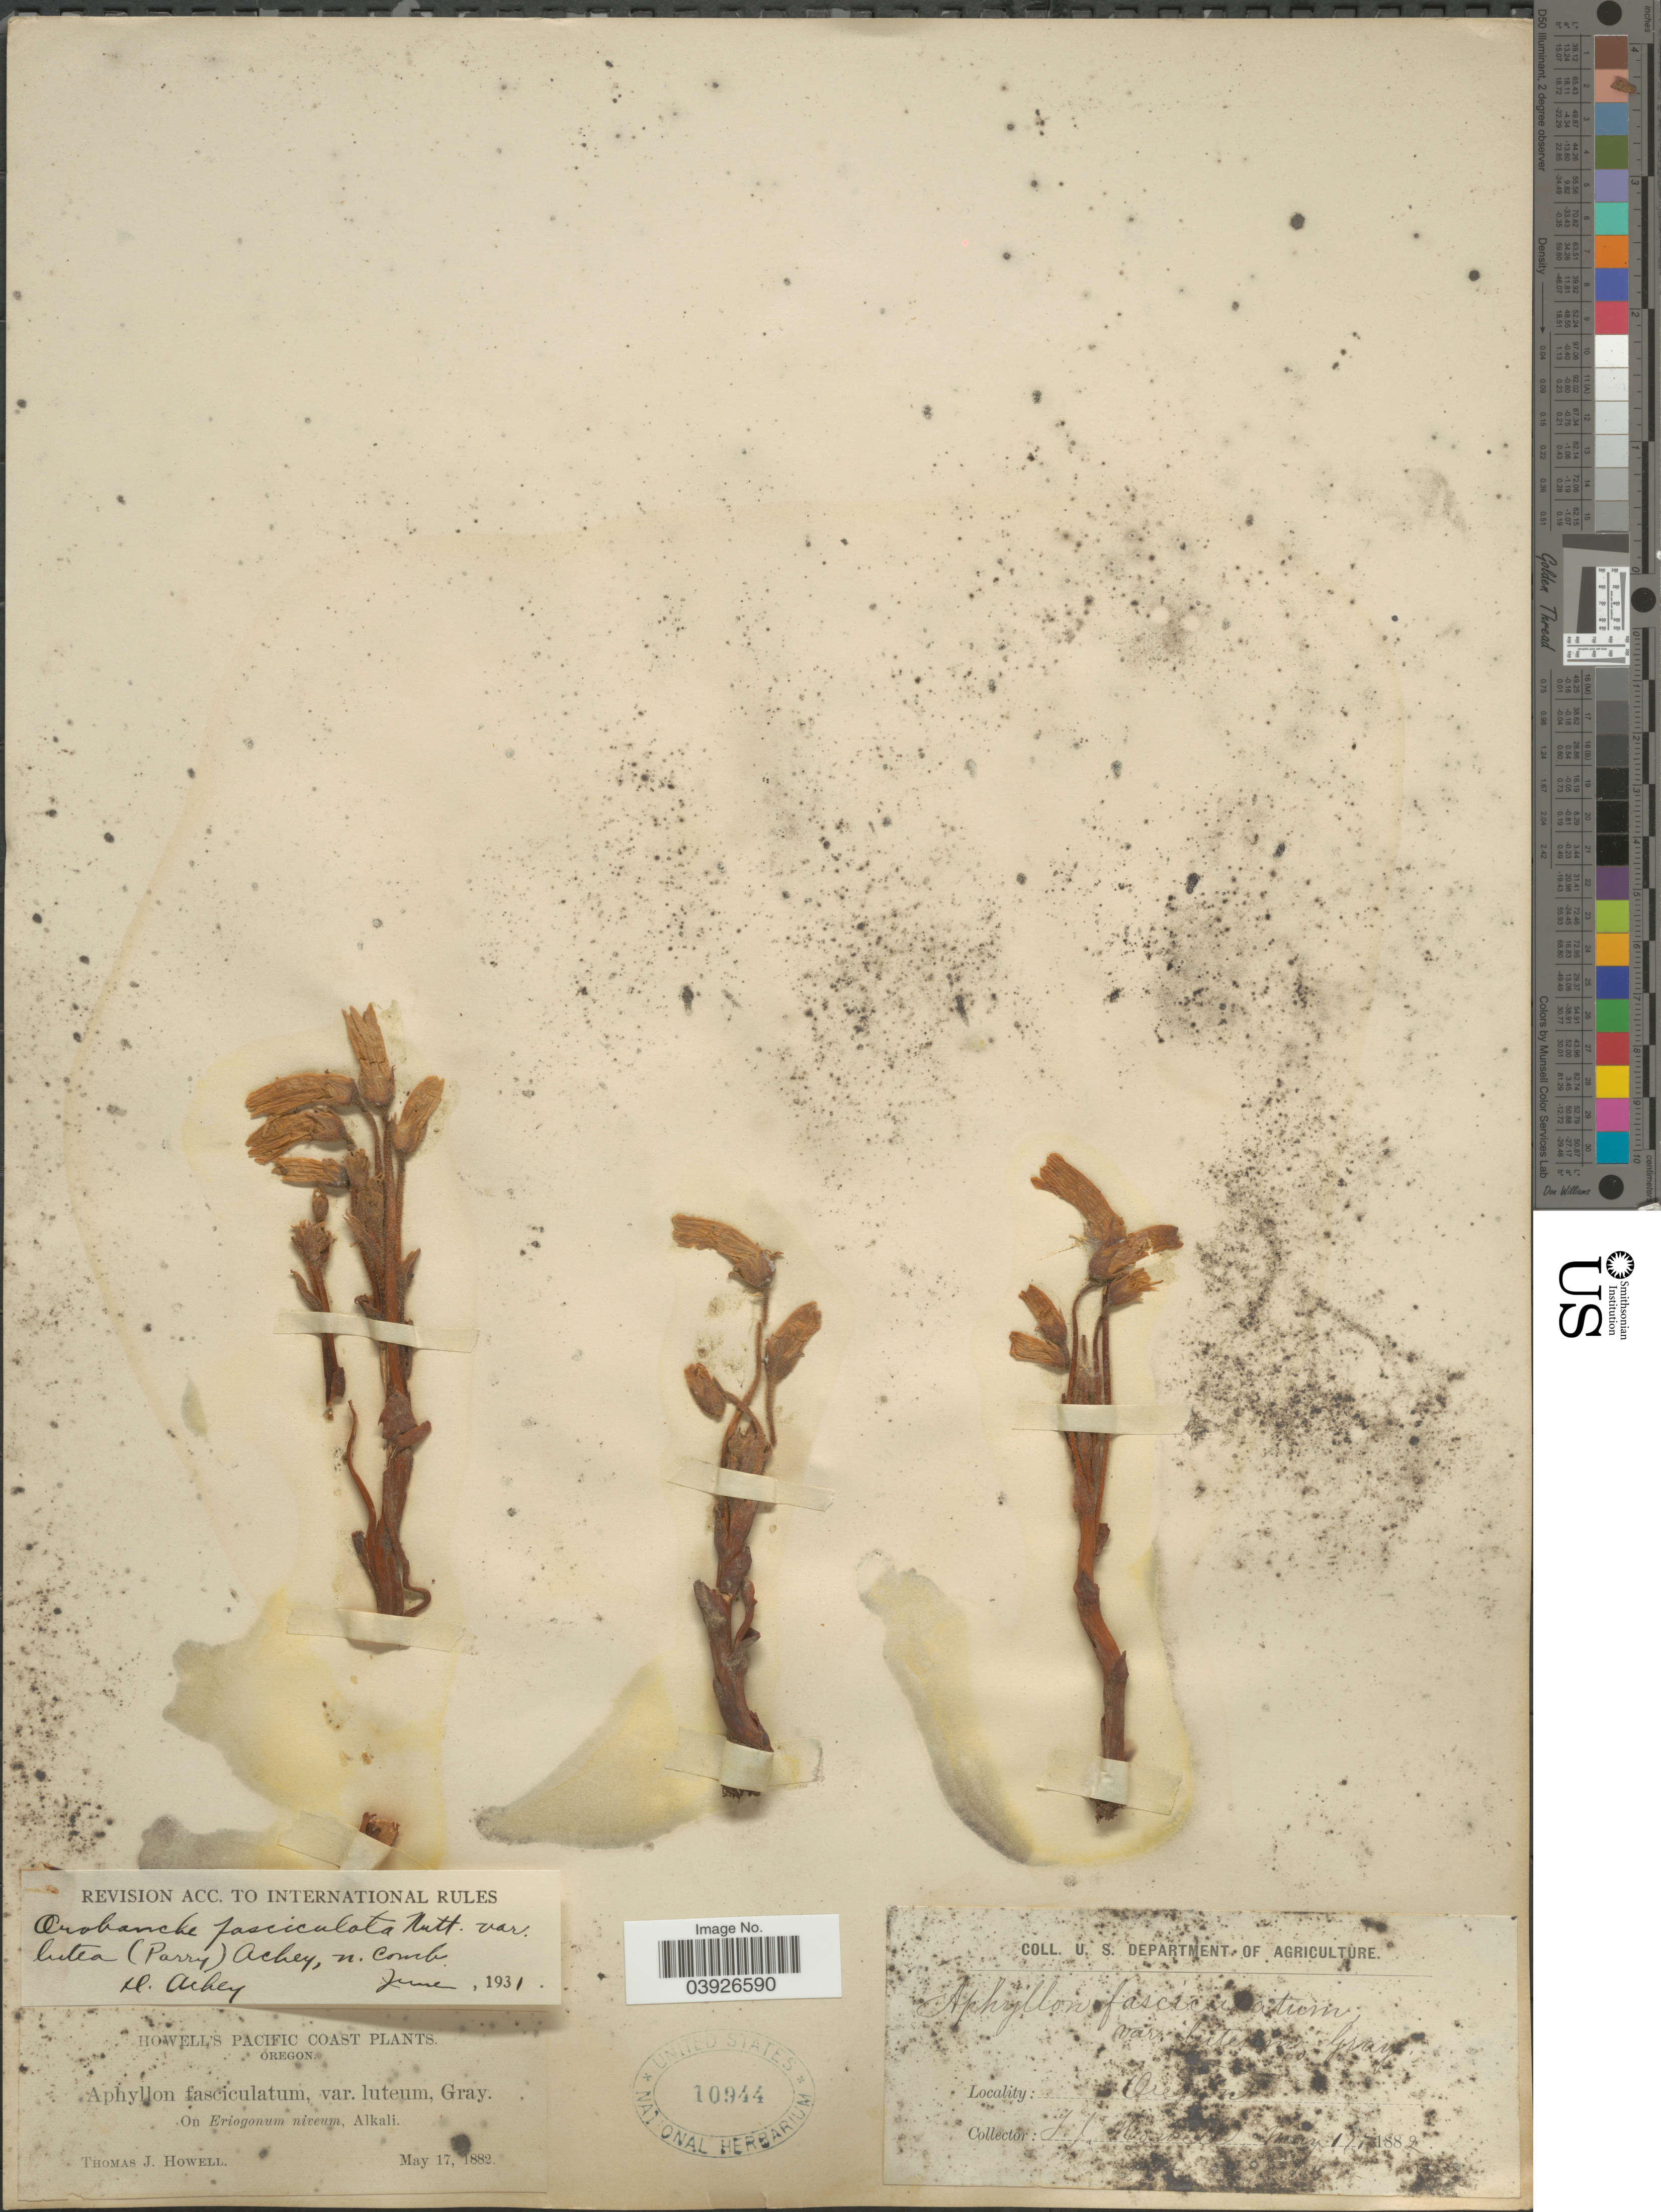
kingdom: Plantae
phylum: Tracheophyta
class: Magnoliopsida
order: Lamiales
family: Orobanchaceae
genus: Aphyllon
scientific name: Aphyllon fasciculatum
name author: (Nutt.) Torr. & A. Gray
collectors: T. J. Howell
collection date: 1882-05-17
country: United States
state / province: Oregon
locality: Pacific Coast. Alkali.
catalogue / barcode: US 10944